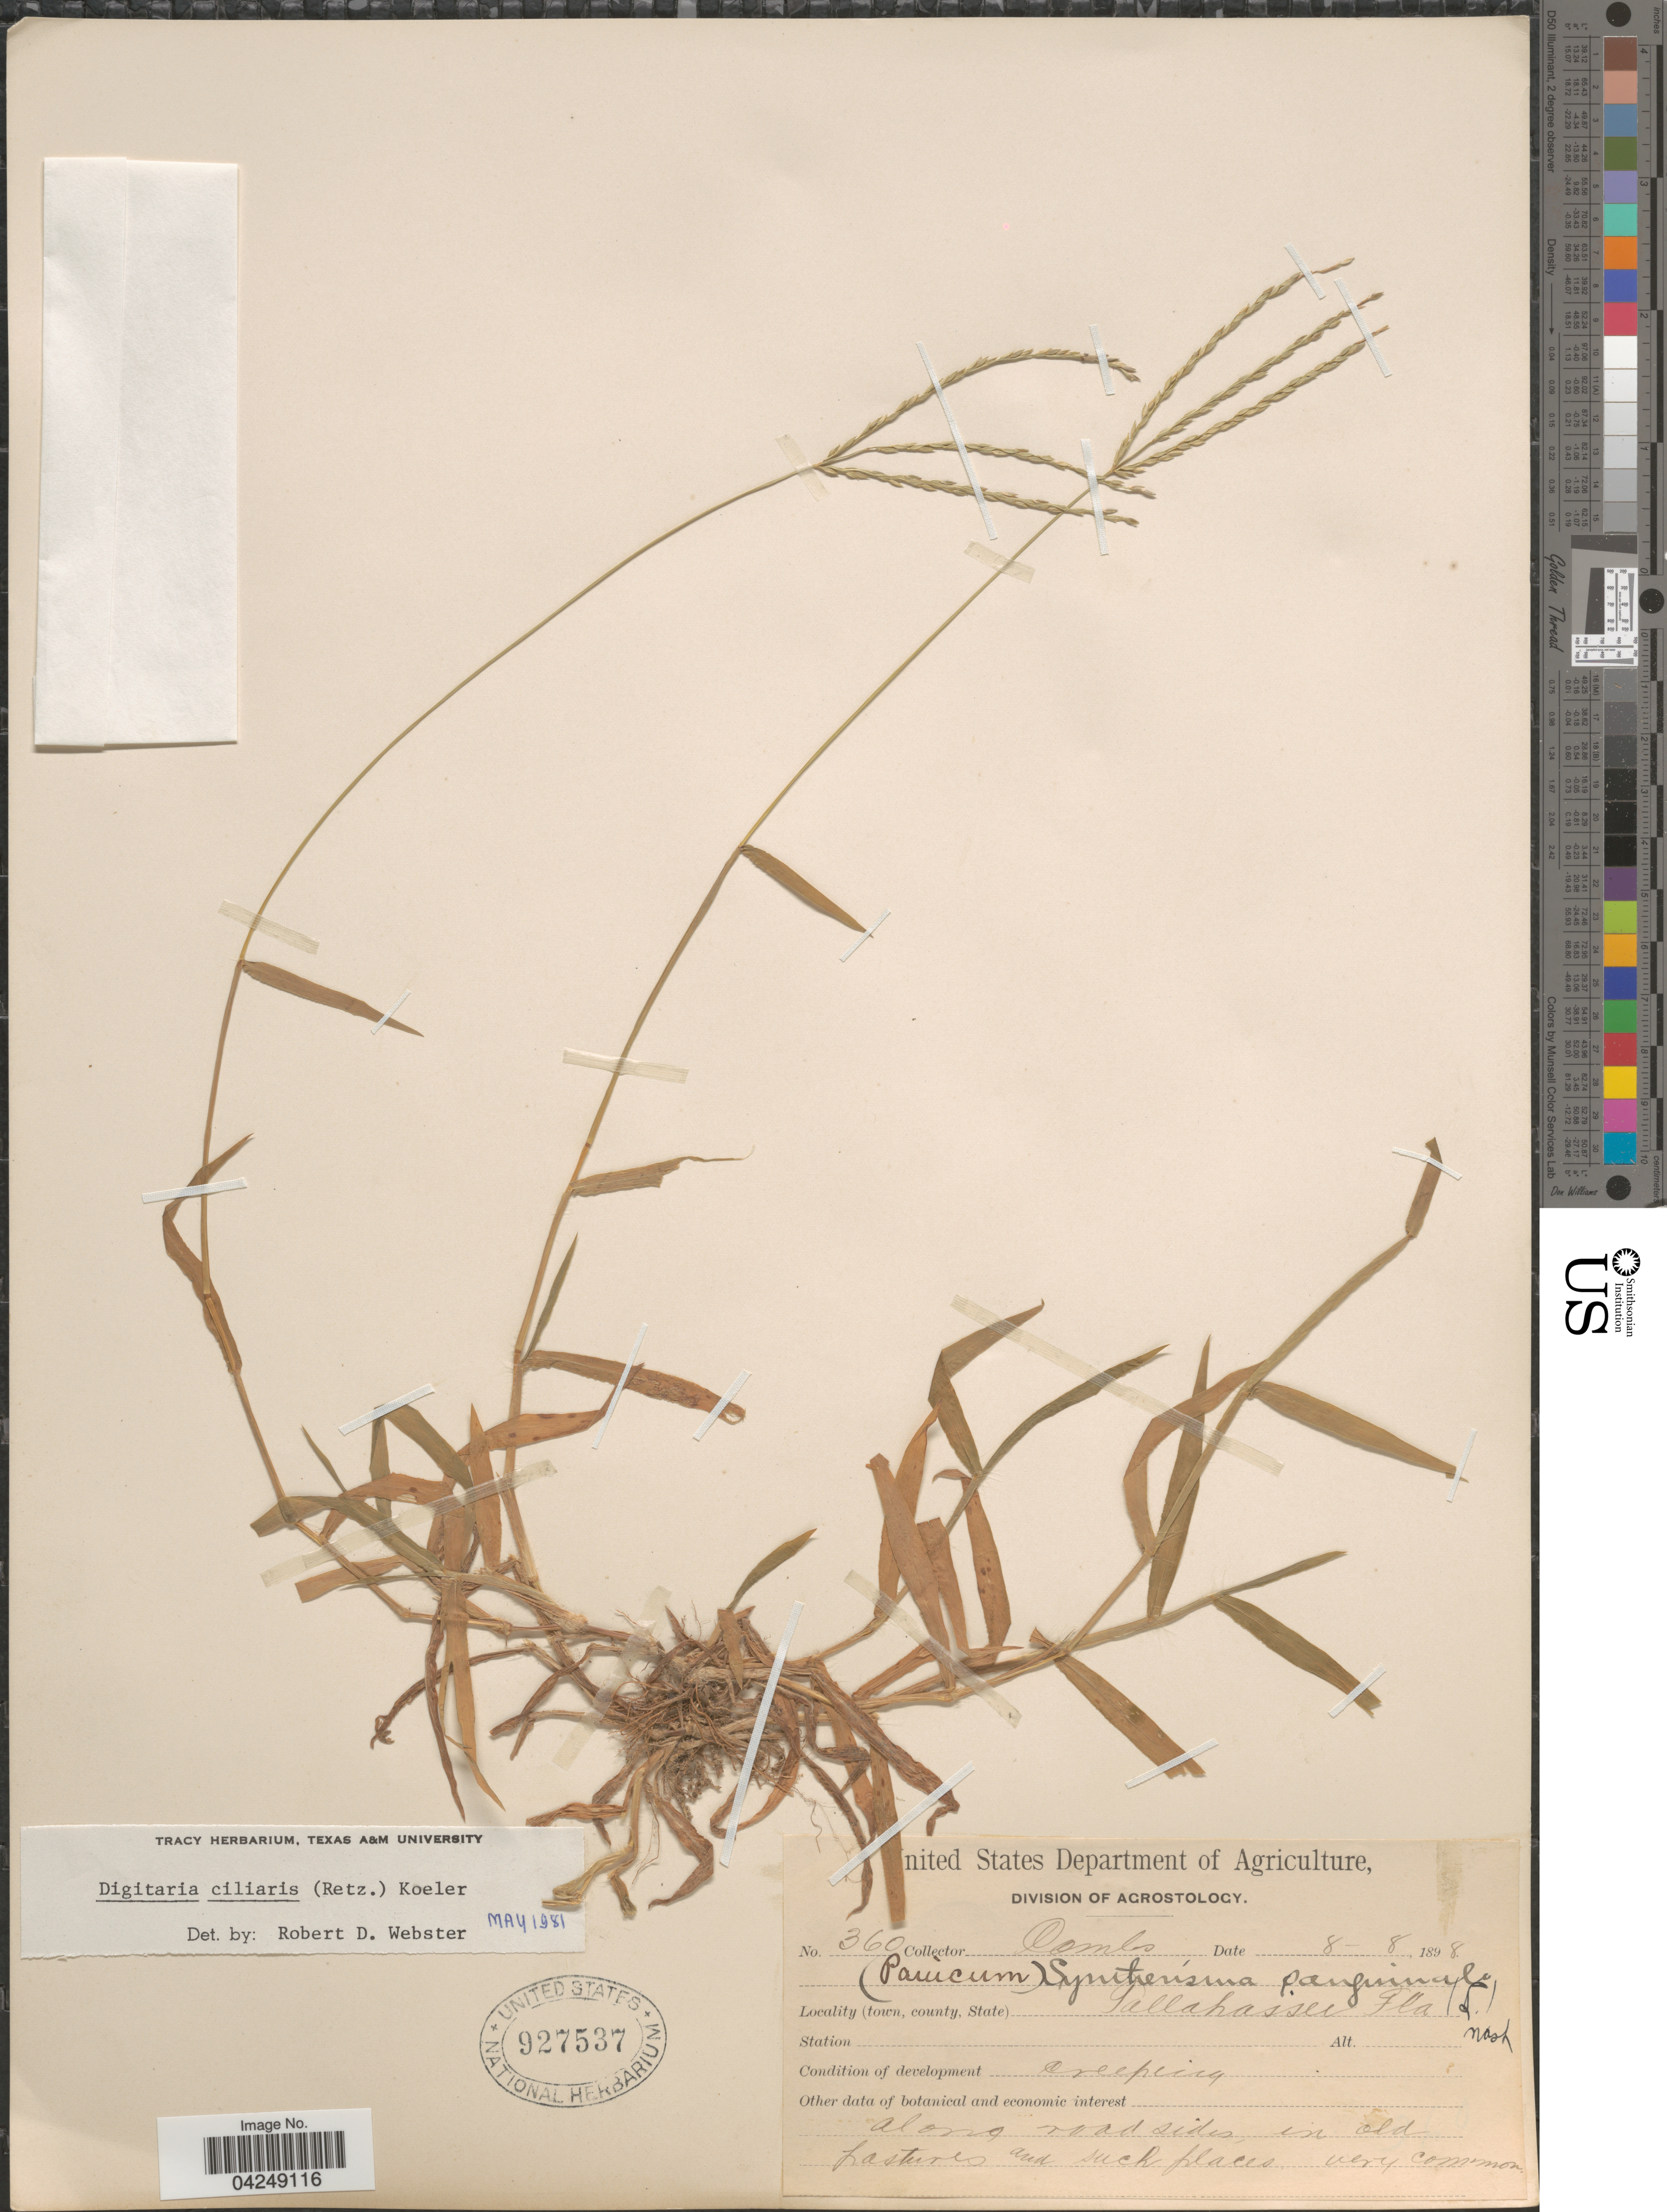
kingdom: Plantae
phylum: Tracheophyta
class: Liliopsida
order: Poales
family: Poaceae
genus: Digitaria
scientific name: Digitaria ciliaris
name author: (Retz.) Koeler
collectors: -. Combs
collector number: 360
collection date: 1898-08-08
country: United States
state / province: Florida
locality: Tallahassee.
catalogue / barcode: US 927537